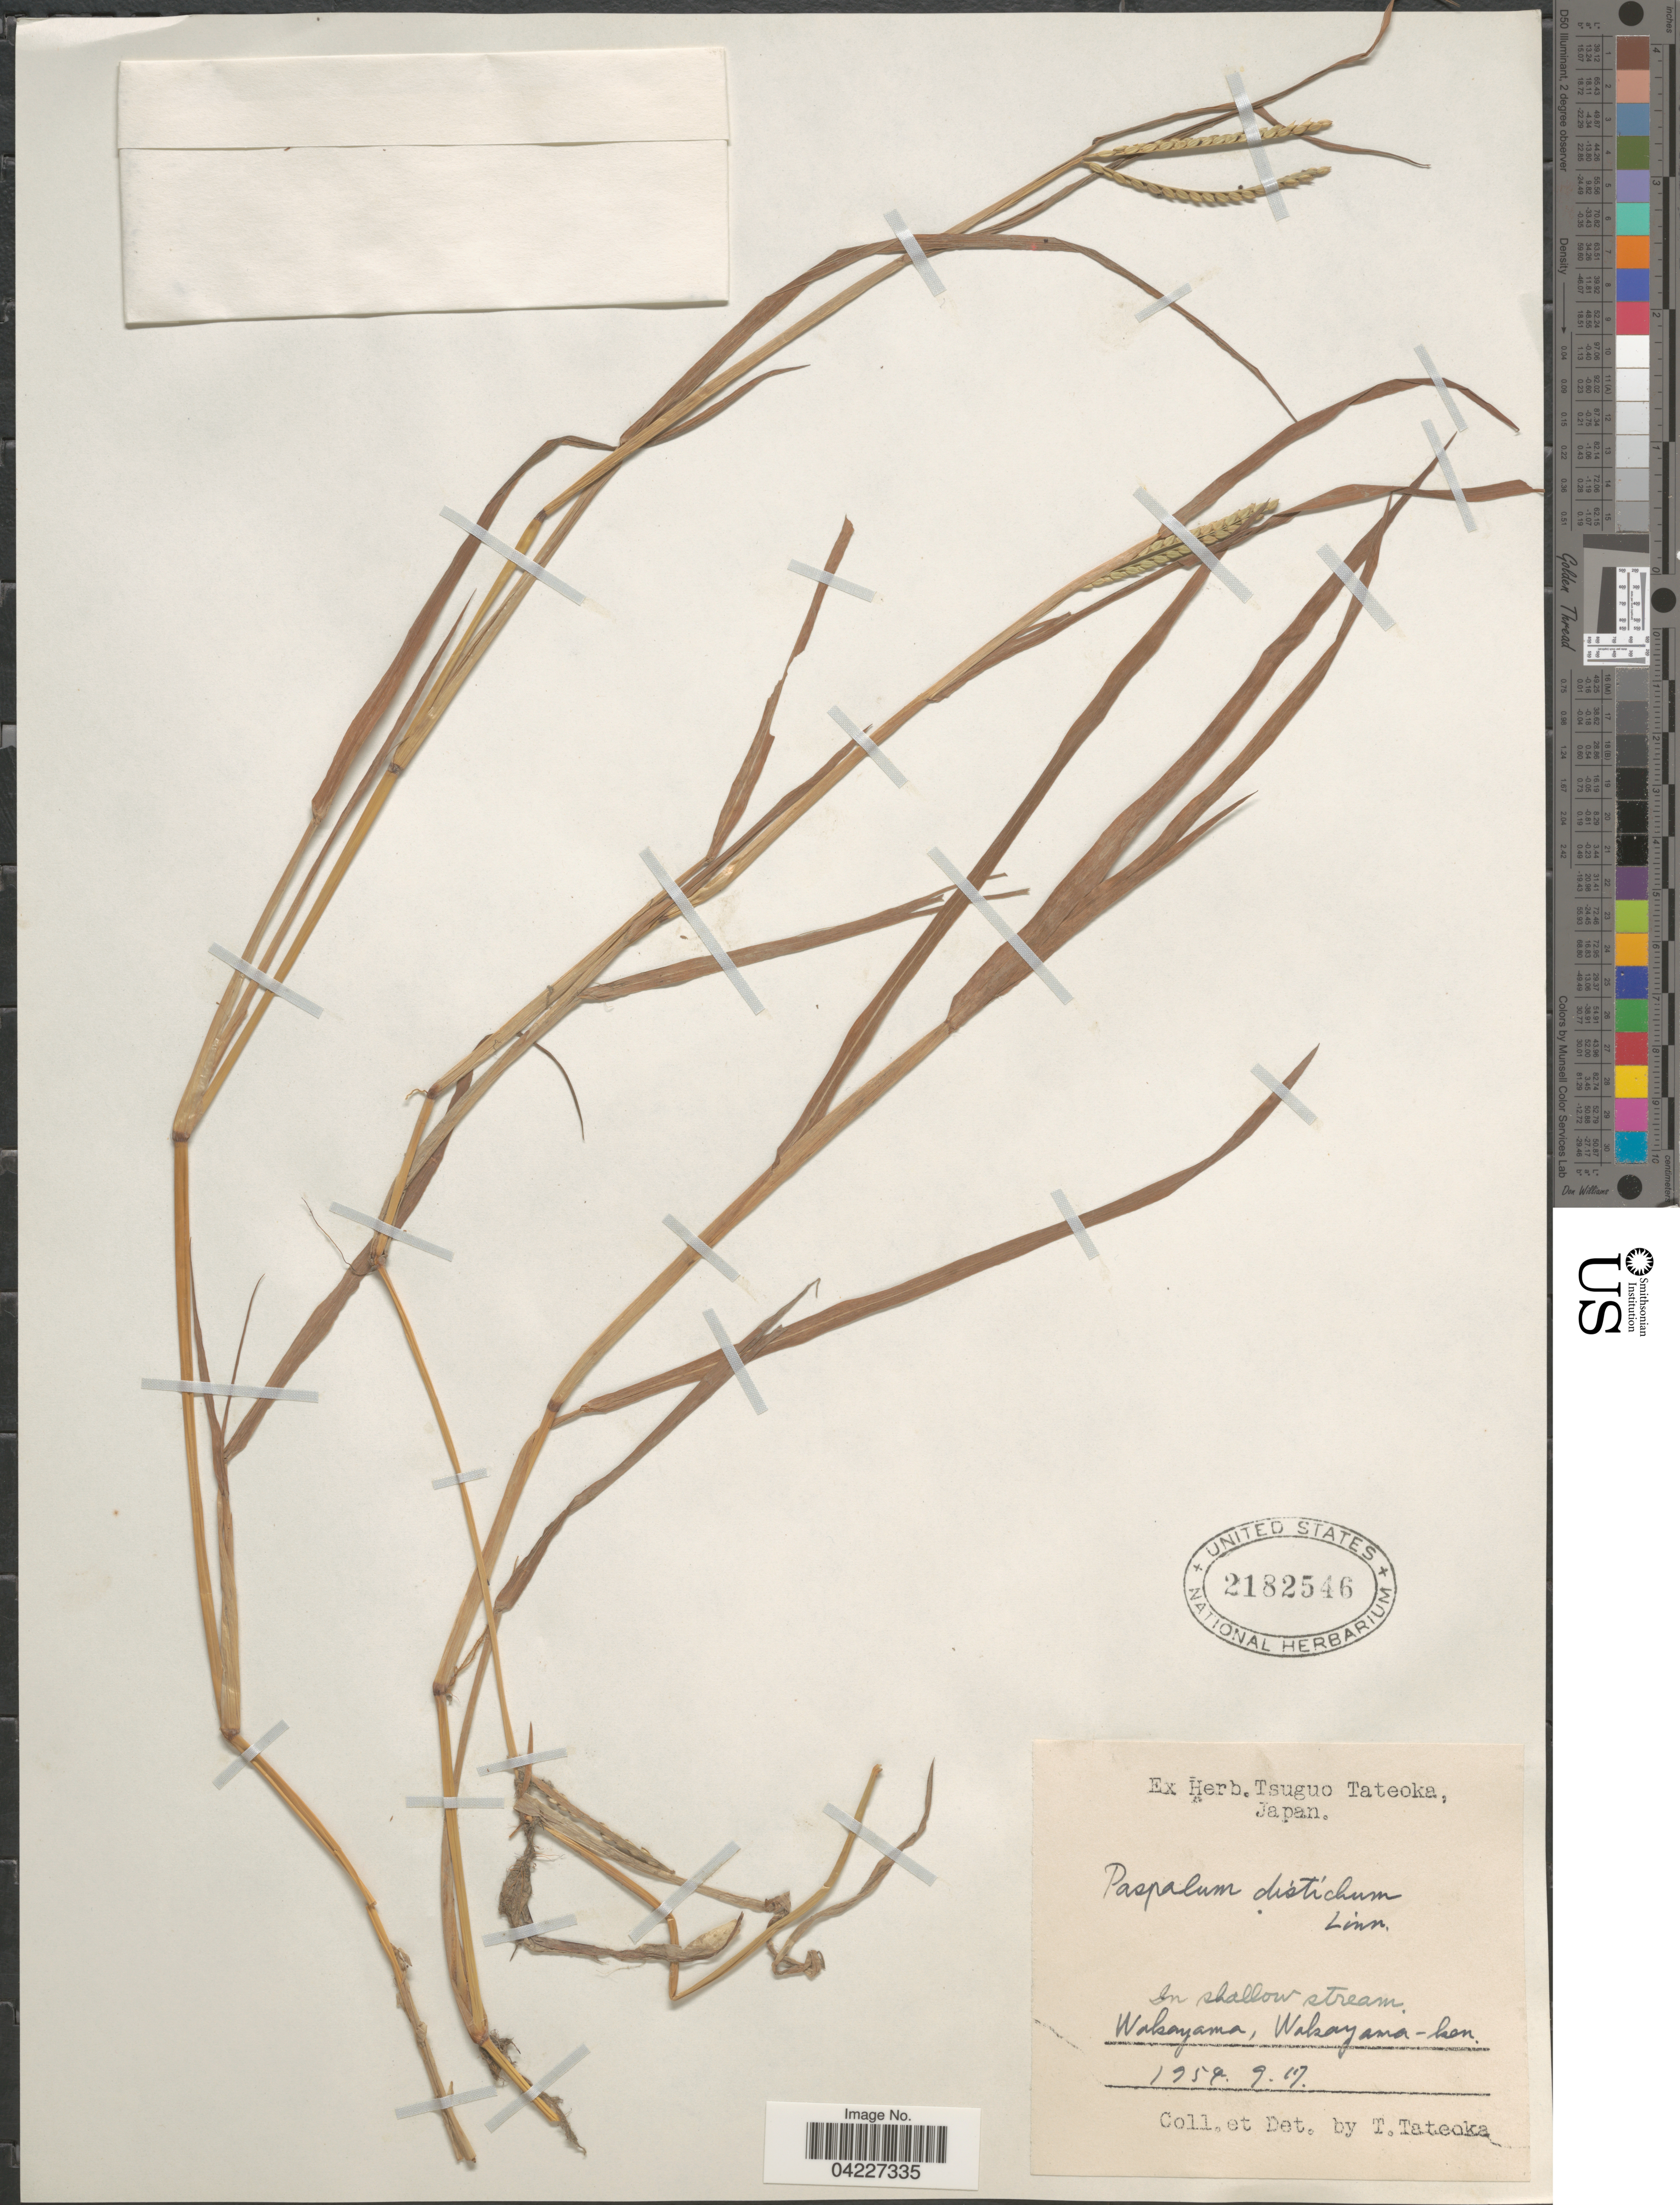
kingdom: Plantae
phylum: Tracheophyta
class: Liliopsida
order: Poales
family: Poaceae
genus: Paspalum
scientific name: Paspalum paspalodes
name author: (Michx.) Scribn.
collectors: T. Tateoka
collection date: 1959-09-17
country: Japan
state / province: Wakayama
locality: Wakayama-ken.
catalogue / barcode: US 2182546